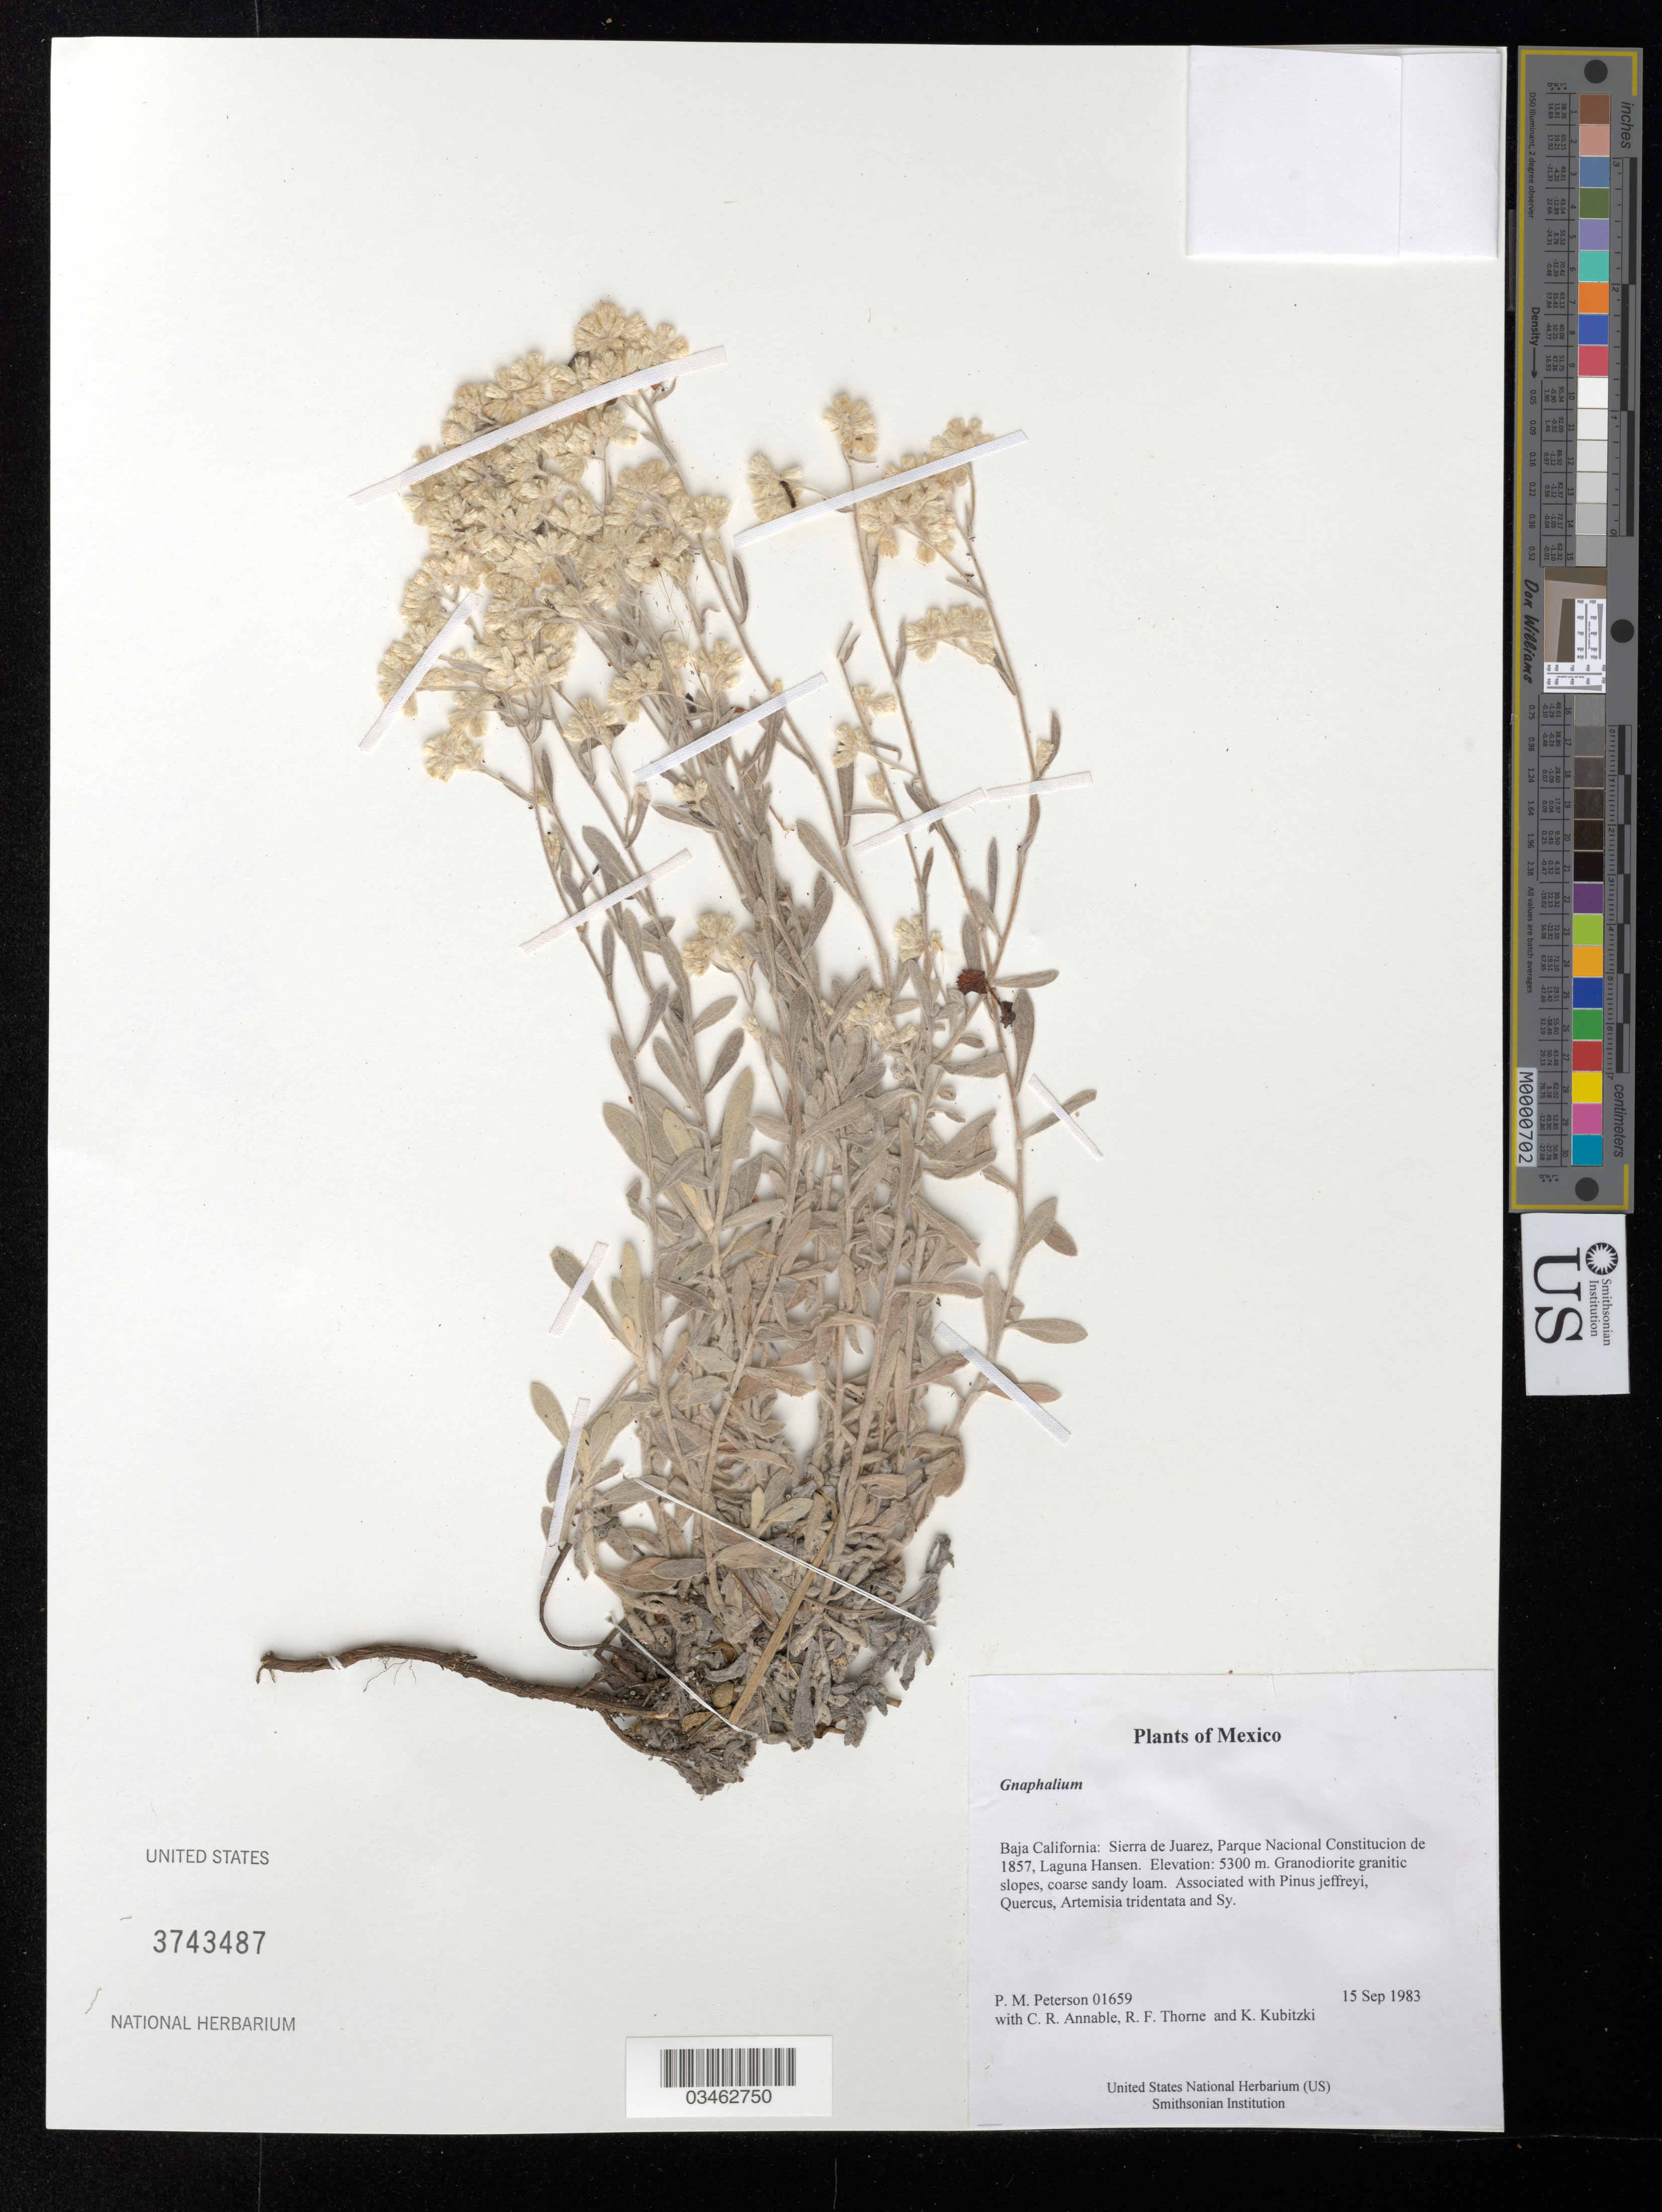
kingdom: Plantae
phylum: Tracheophyta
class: Magnoliopsida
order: Asterales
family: Asteraceae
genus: Gnaphalium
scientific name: Gnaphalium sp.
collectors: P. M. Peterson, C. R. Annable, R. F. Thorne & K. Kubitzki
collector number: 01659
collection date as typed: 15 Sep 1983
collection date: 1983-09-15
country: Mexico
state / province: Baja California Norte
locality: Sierra de Juarez, Parque Nacional Constitucion de 1857, Laguna Hansen.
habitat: Granodiorite granitic slopes, coarse sandy loam. Associated with Pinus jeffreyi, Quercus, Artemisia tridentata and Sy.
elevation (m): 5300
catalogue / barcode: US 3743487